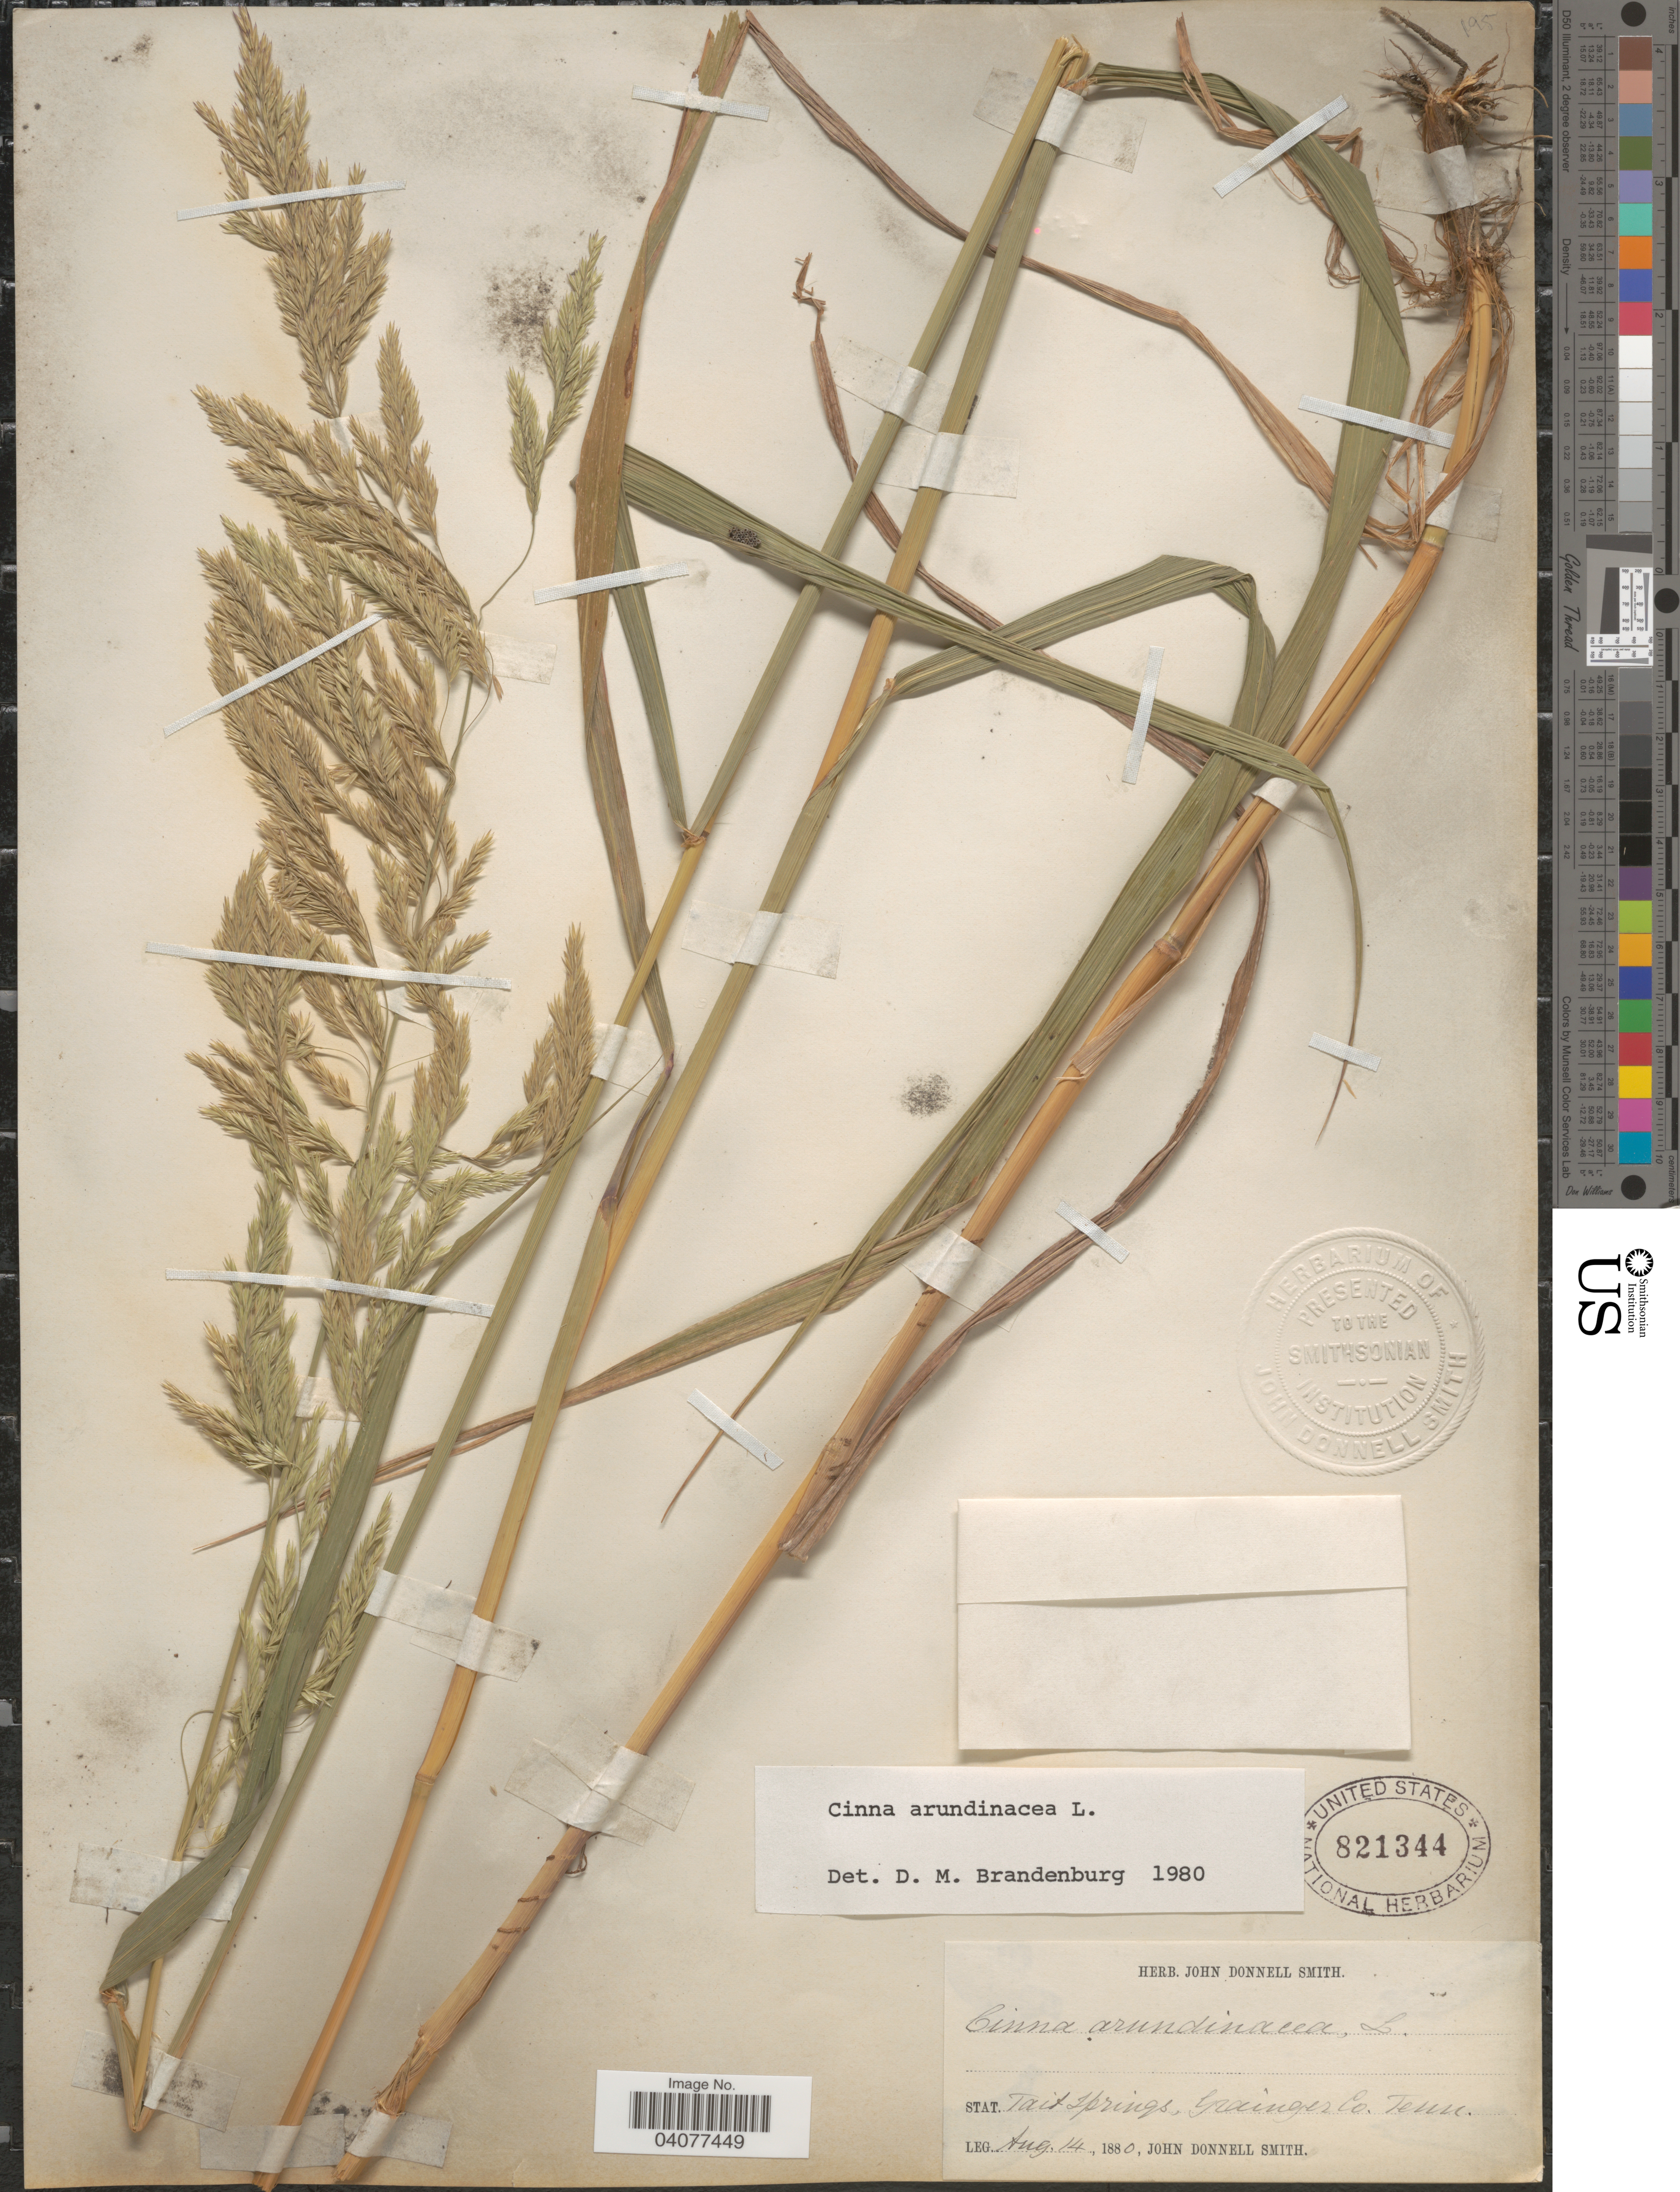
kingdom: Plantae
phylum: Tracheophyta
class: Liliopsida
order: Poales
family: Poaceae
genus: Cinna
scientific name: Cinna arundinacea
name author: L.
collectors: J. Donnell Smith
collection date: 1880-08-14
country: United States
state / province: Tennessee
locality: Tait Springs, Grainger Co.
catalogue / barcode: US 821344